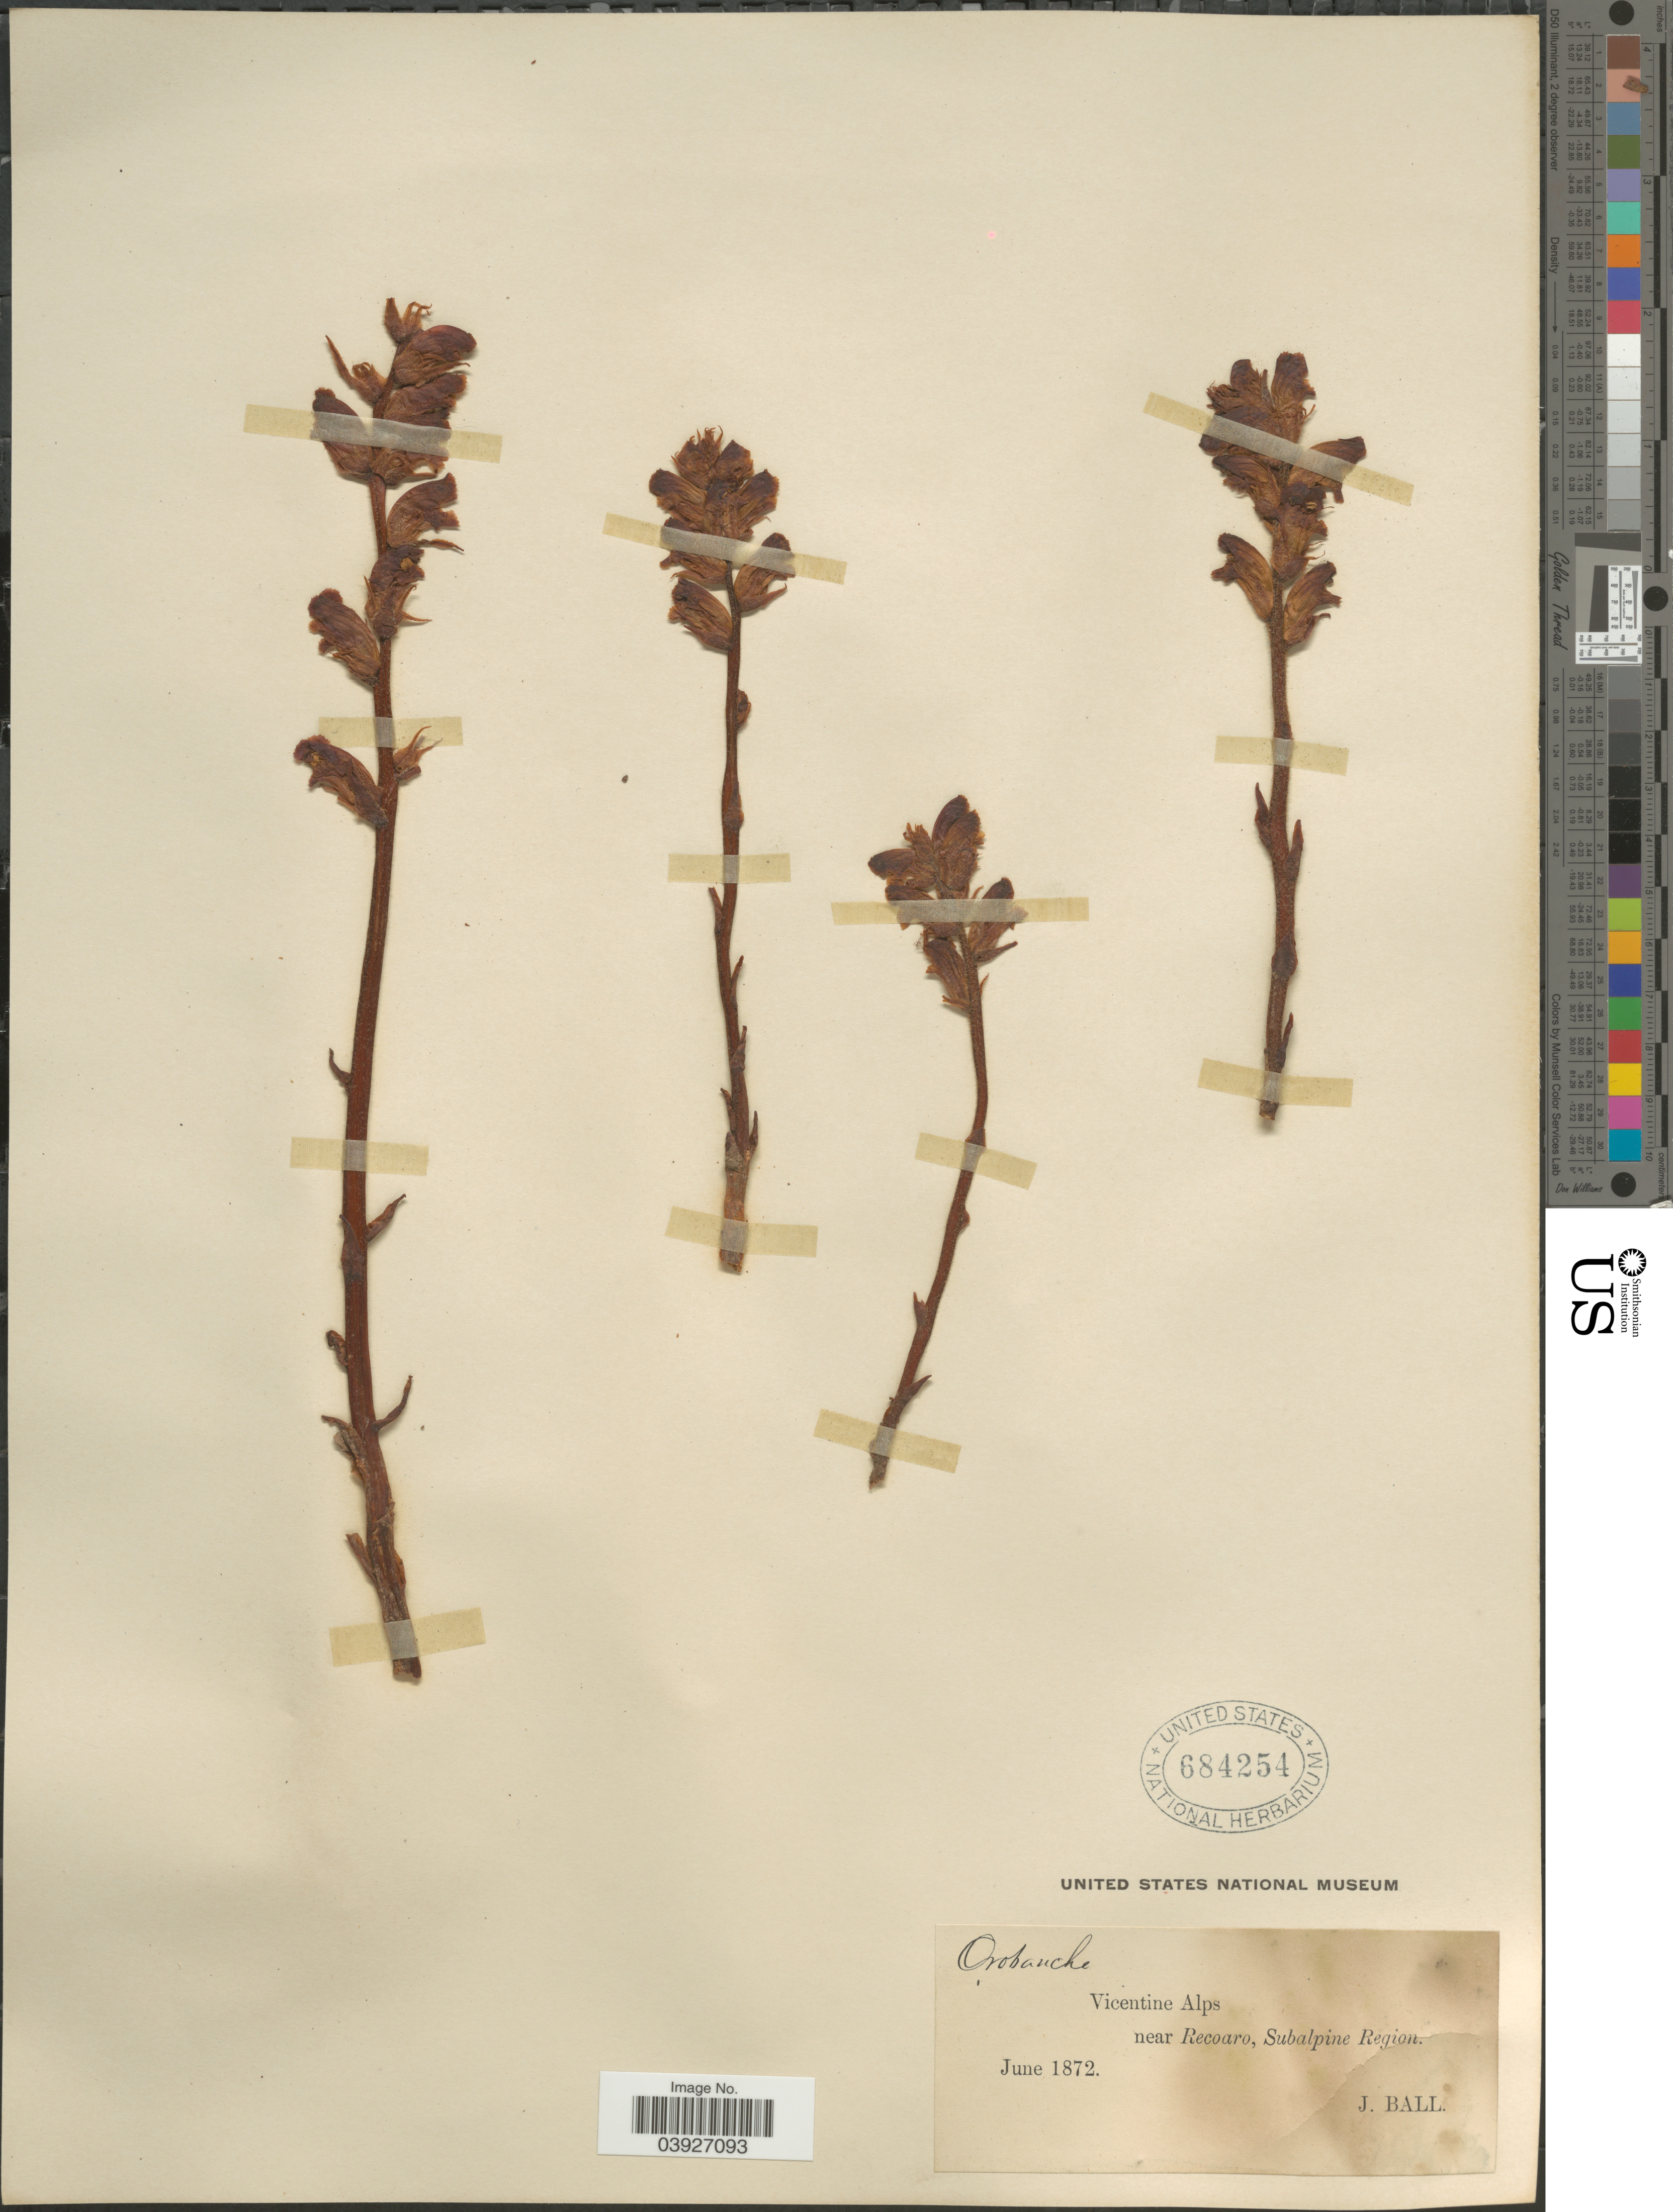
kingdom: Plantae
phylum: Tracheophyta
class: Magnoliopsida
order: Lamiales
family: Orobanchaceae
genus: Epifagus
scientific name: Epifagus sp.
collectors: J. Ball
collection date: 1872-06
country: Italy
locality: Vicente Alps, near Recoaro, Subalpine Region.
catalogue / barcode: US 684254